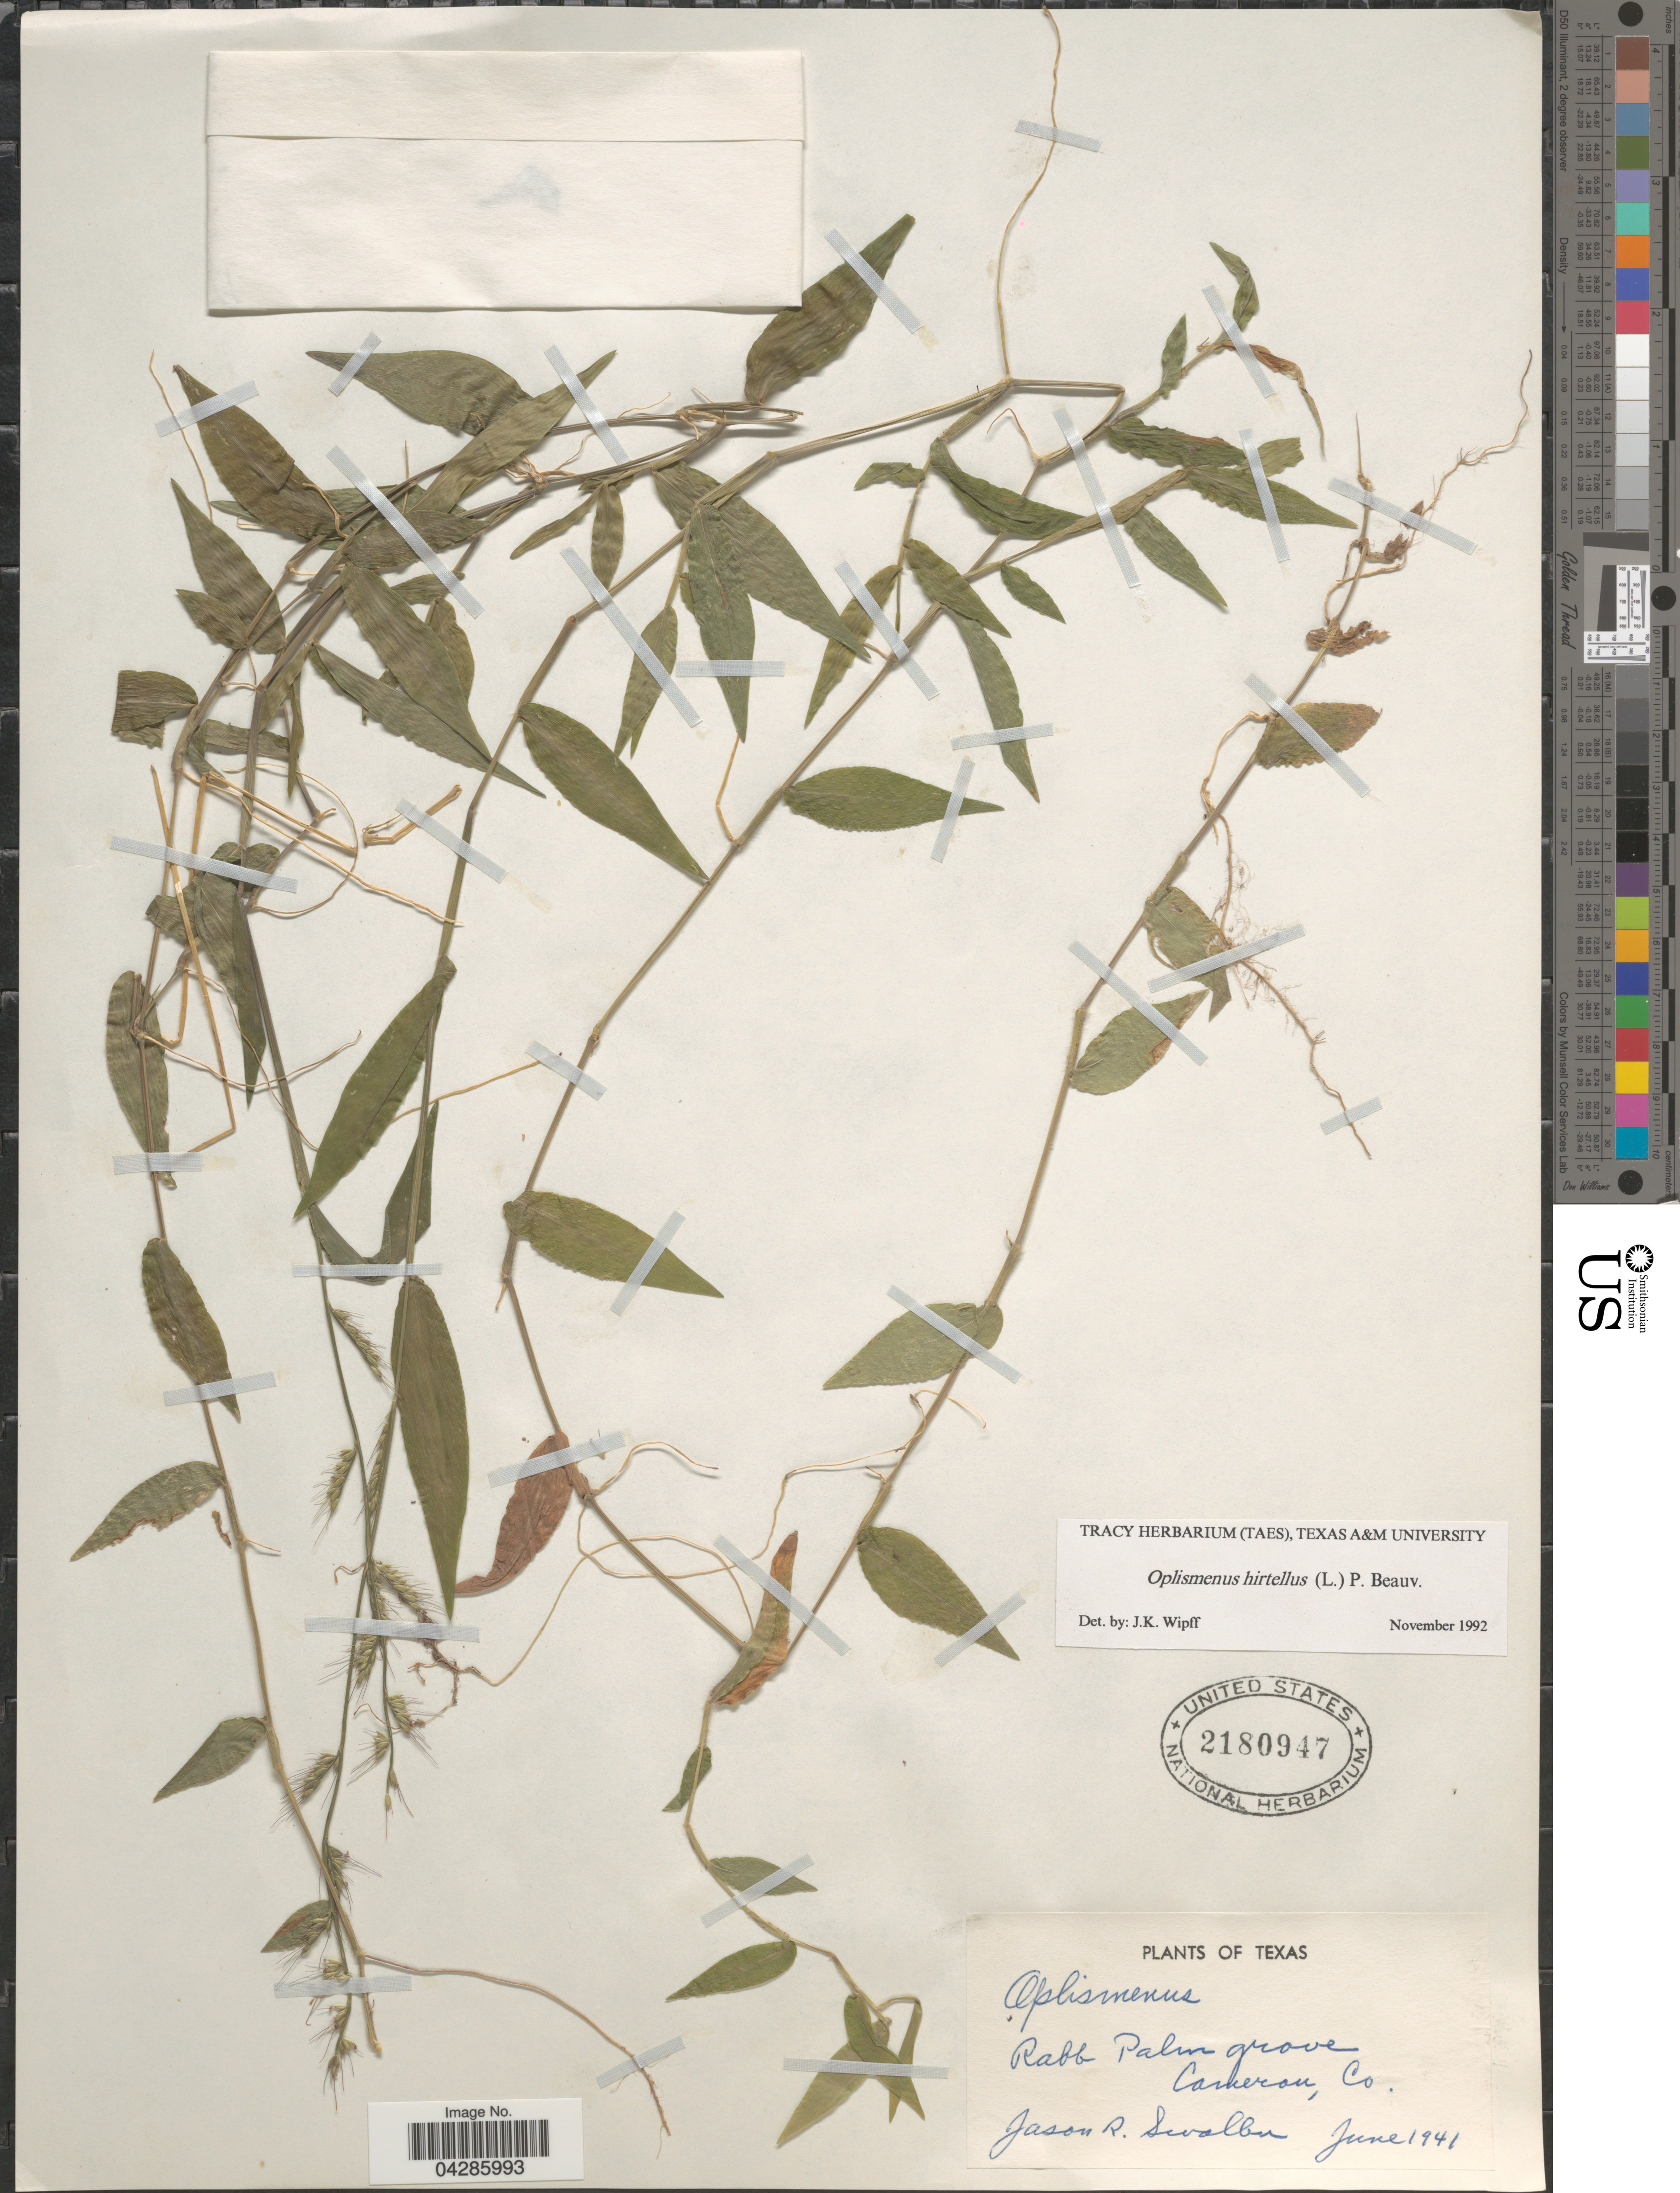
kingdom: Plantae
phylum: Tracheophyta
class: Liliopsida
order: Poales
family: Poaceae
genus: Oplismenus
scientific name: Oplismenus hirtellus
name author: (L.) P. Beauv.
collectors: J. R. Swallen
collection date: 1941-06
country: United States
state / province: Texas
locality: Rabb Palm grove, Cameron, Co.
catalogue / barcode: US 2180947